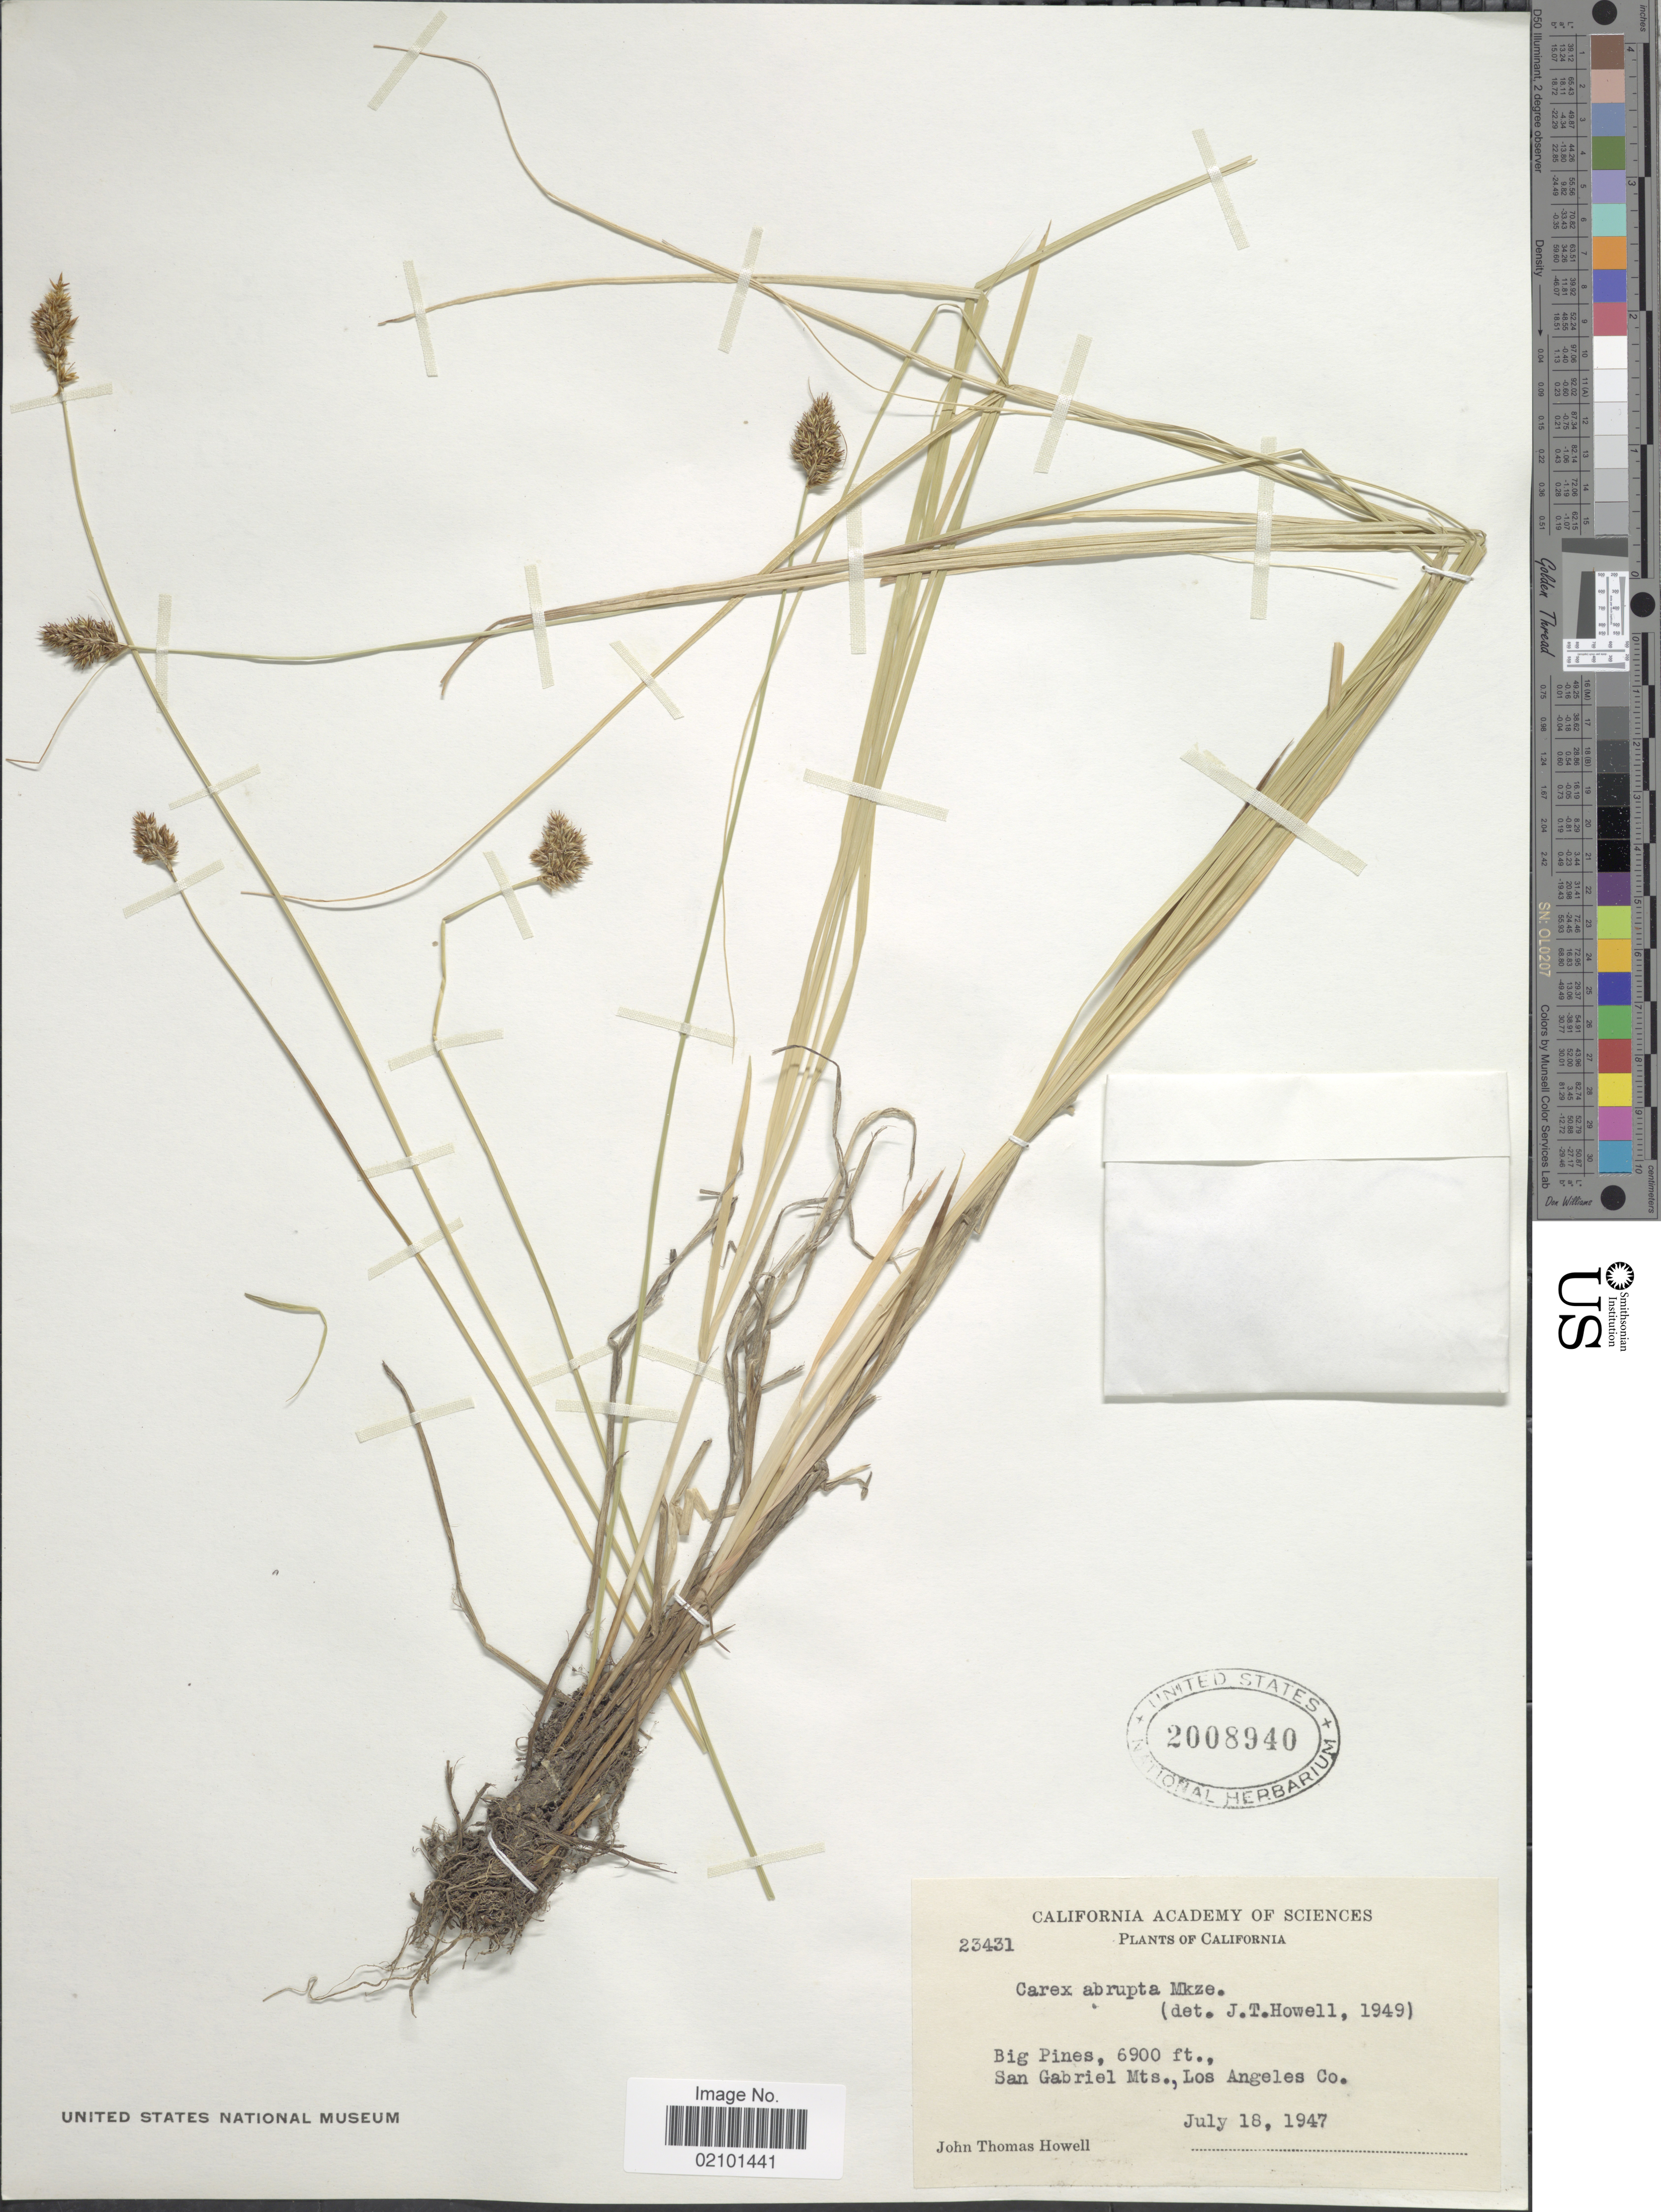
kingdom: Plantae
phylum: Tracheophyta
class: Liliopsida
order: Poales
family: Cyperaceae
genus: Carex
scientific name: Carex abrupta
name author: Mack.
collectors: J. T. Howell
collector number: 23431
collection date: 1947-07-18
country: United States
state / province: California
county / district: Los Angeles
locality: Big Pines, San Gabriel Mts., Los Angeles Co.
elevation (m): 2103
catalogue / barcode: US 2008940